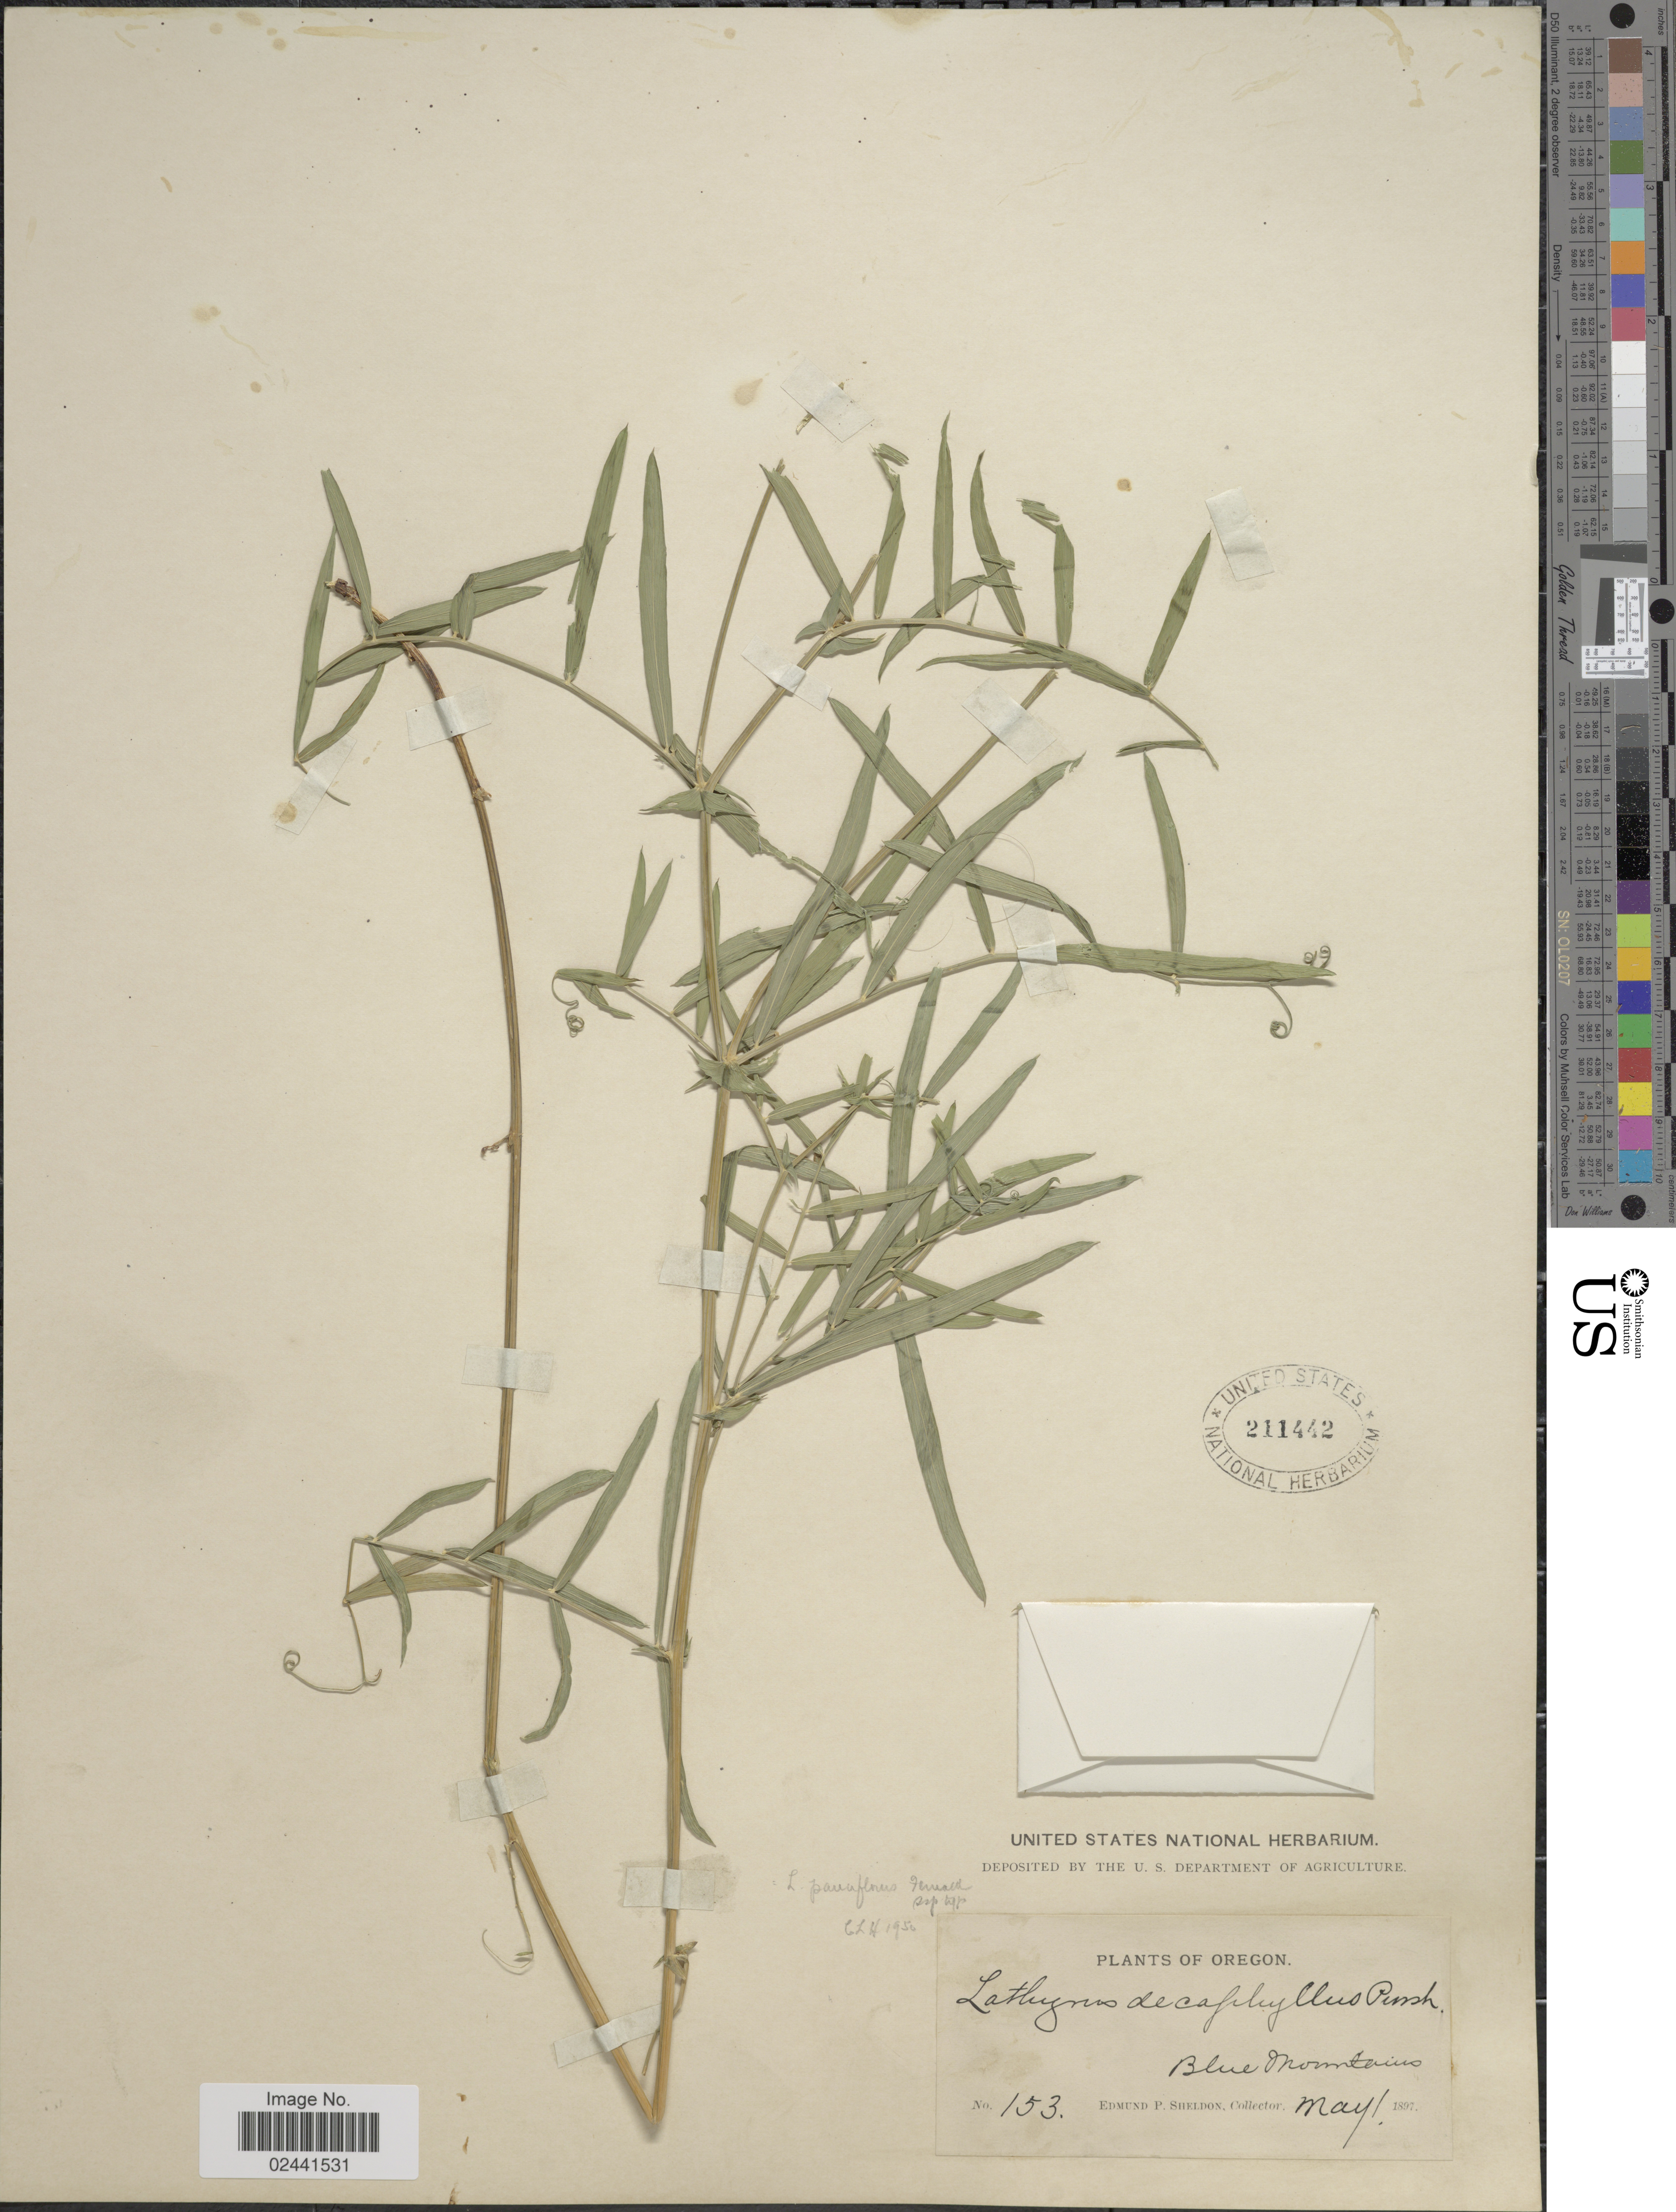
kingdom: Plantae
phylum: Tracheophyta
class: Magnoliopsida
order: Fabales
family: Fabaceae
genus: Lathyrus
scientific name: Lathyrus pauciflorus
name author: Fernald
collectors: E. P. Sheldon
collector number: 153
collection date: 1897-05-01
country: United States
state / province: Oregon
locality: Blue Mountains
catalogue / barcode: US 211442